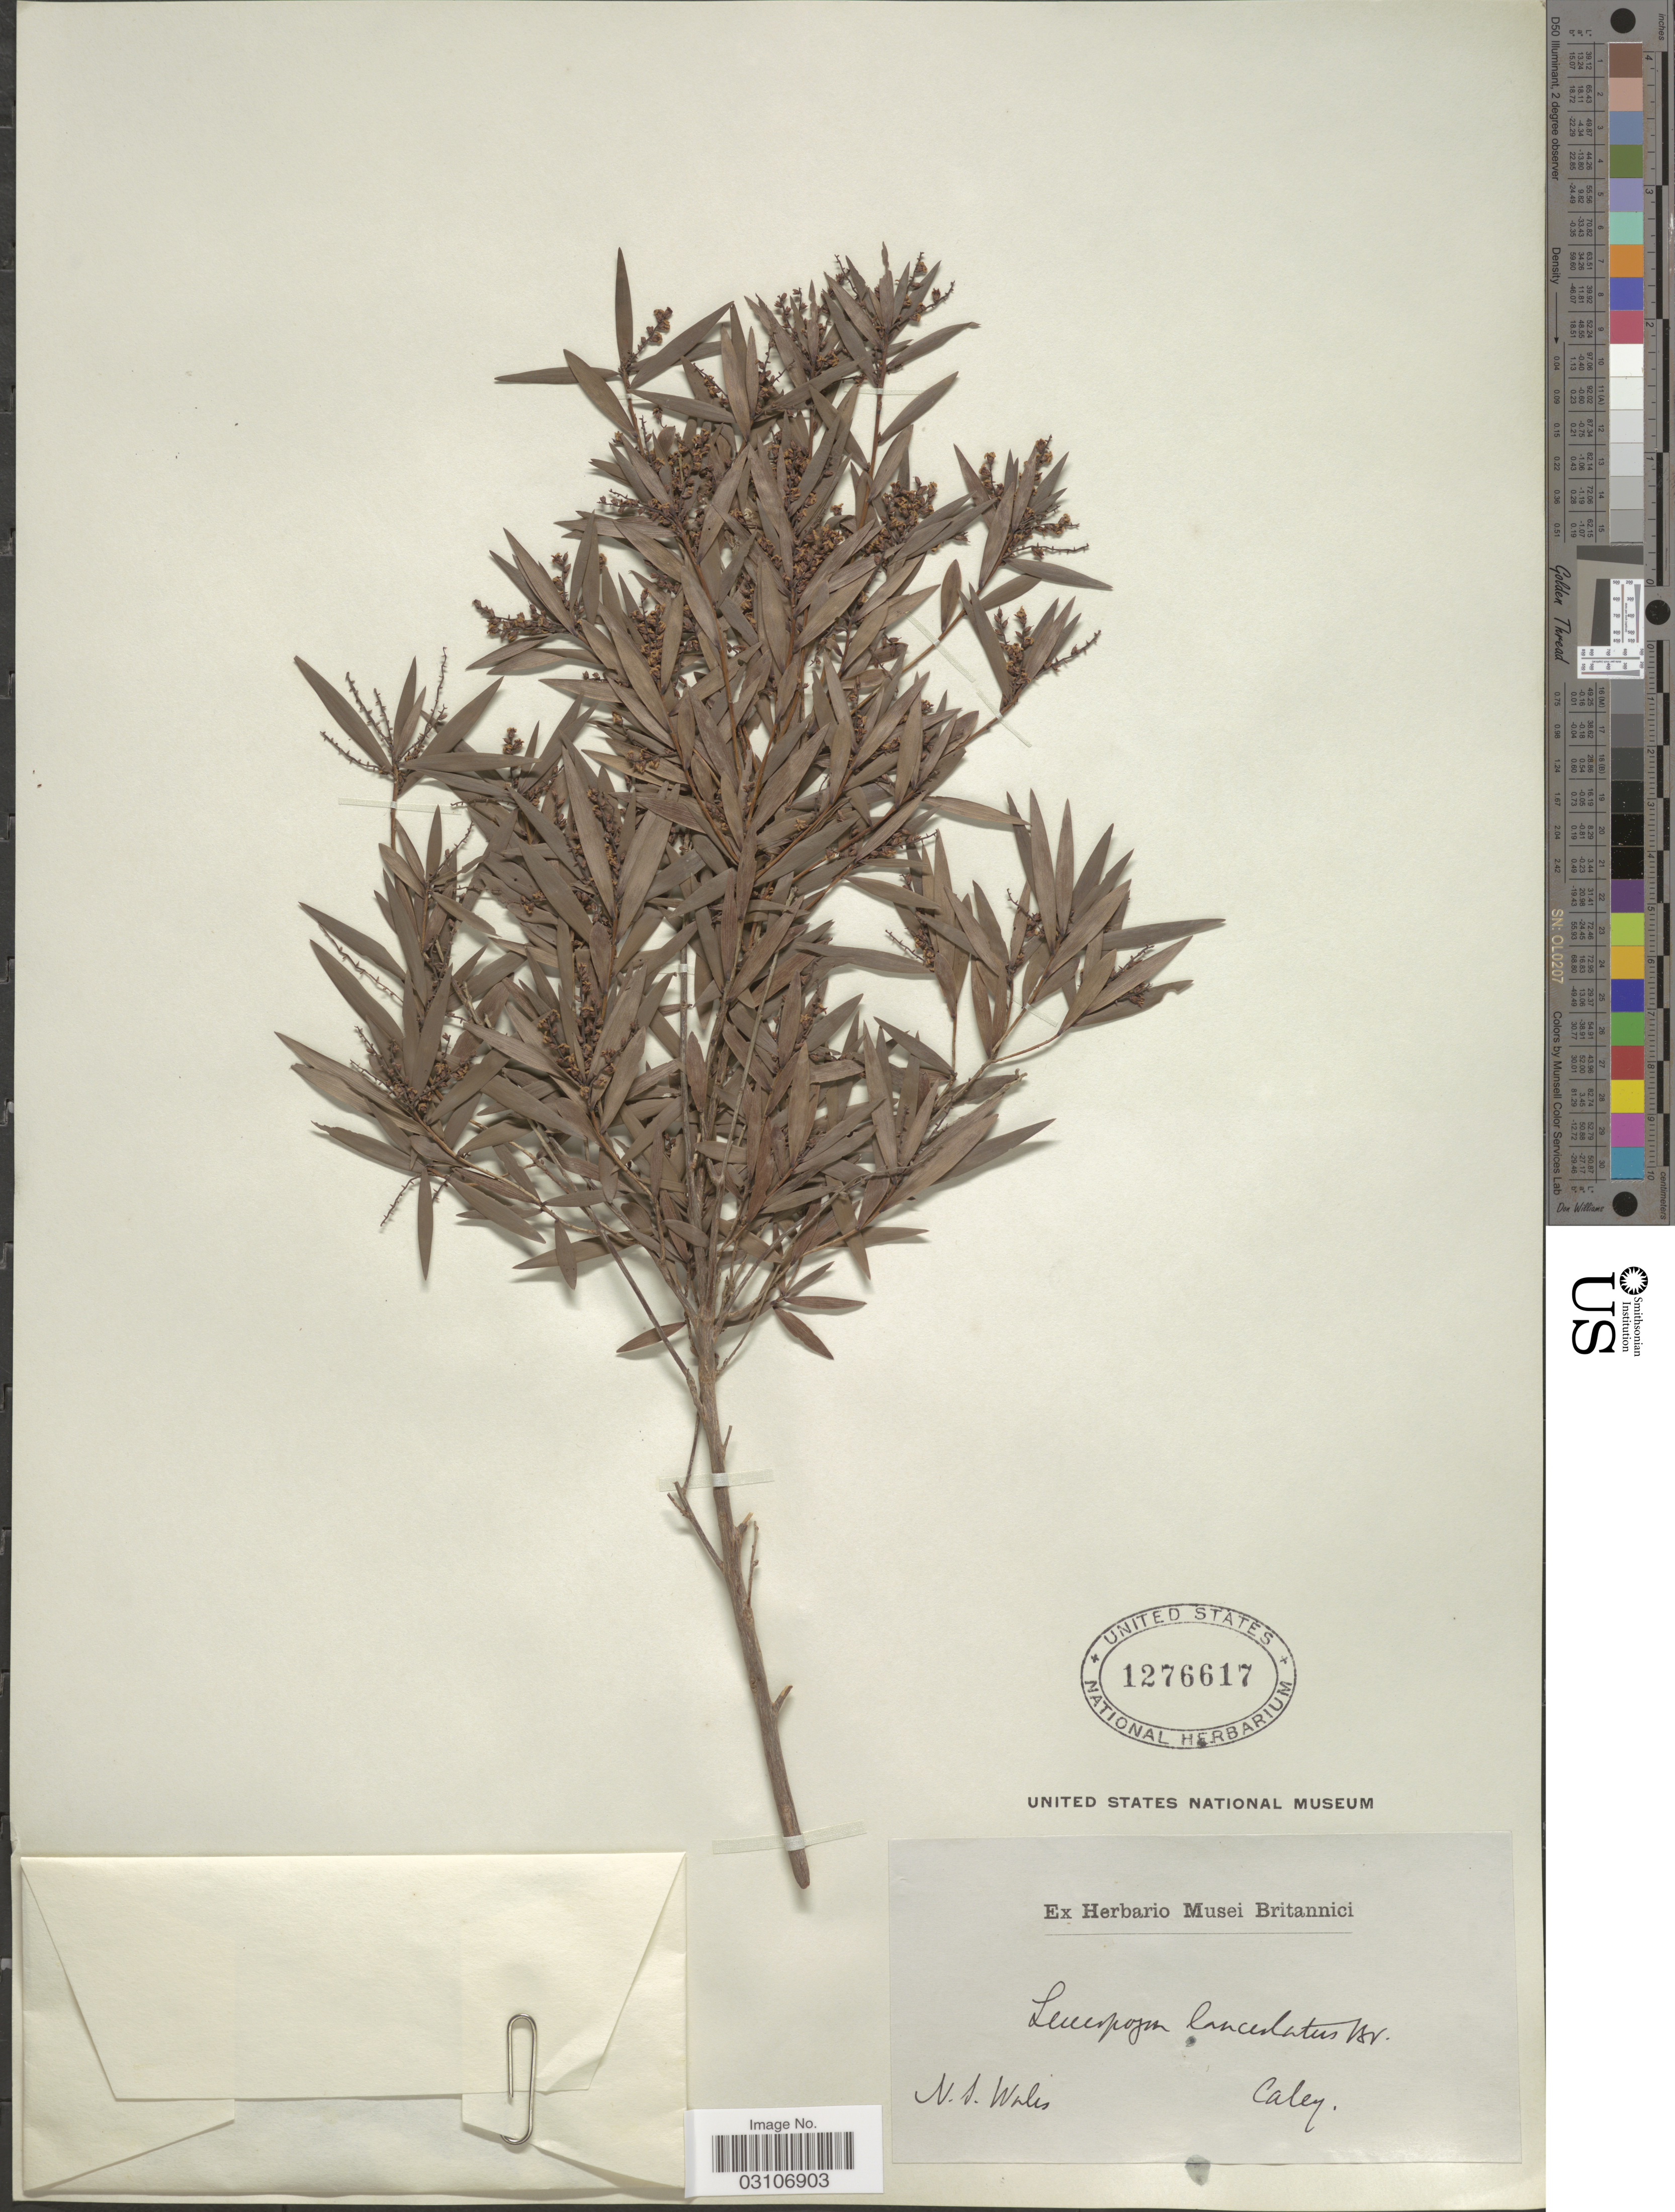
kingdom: Plantae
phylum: Tracheophyta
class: Magnoliopsida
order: Ericales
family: Ericaceae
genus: Leucopogon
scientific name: Leucopogon lanceolatus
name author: R. Br.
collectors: -. Caley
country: Australia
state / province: New South Wales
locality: N.S. Wales.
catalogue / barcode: US 1276617